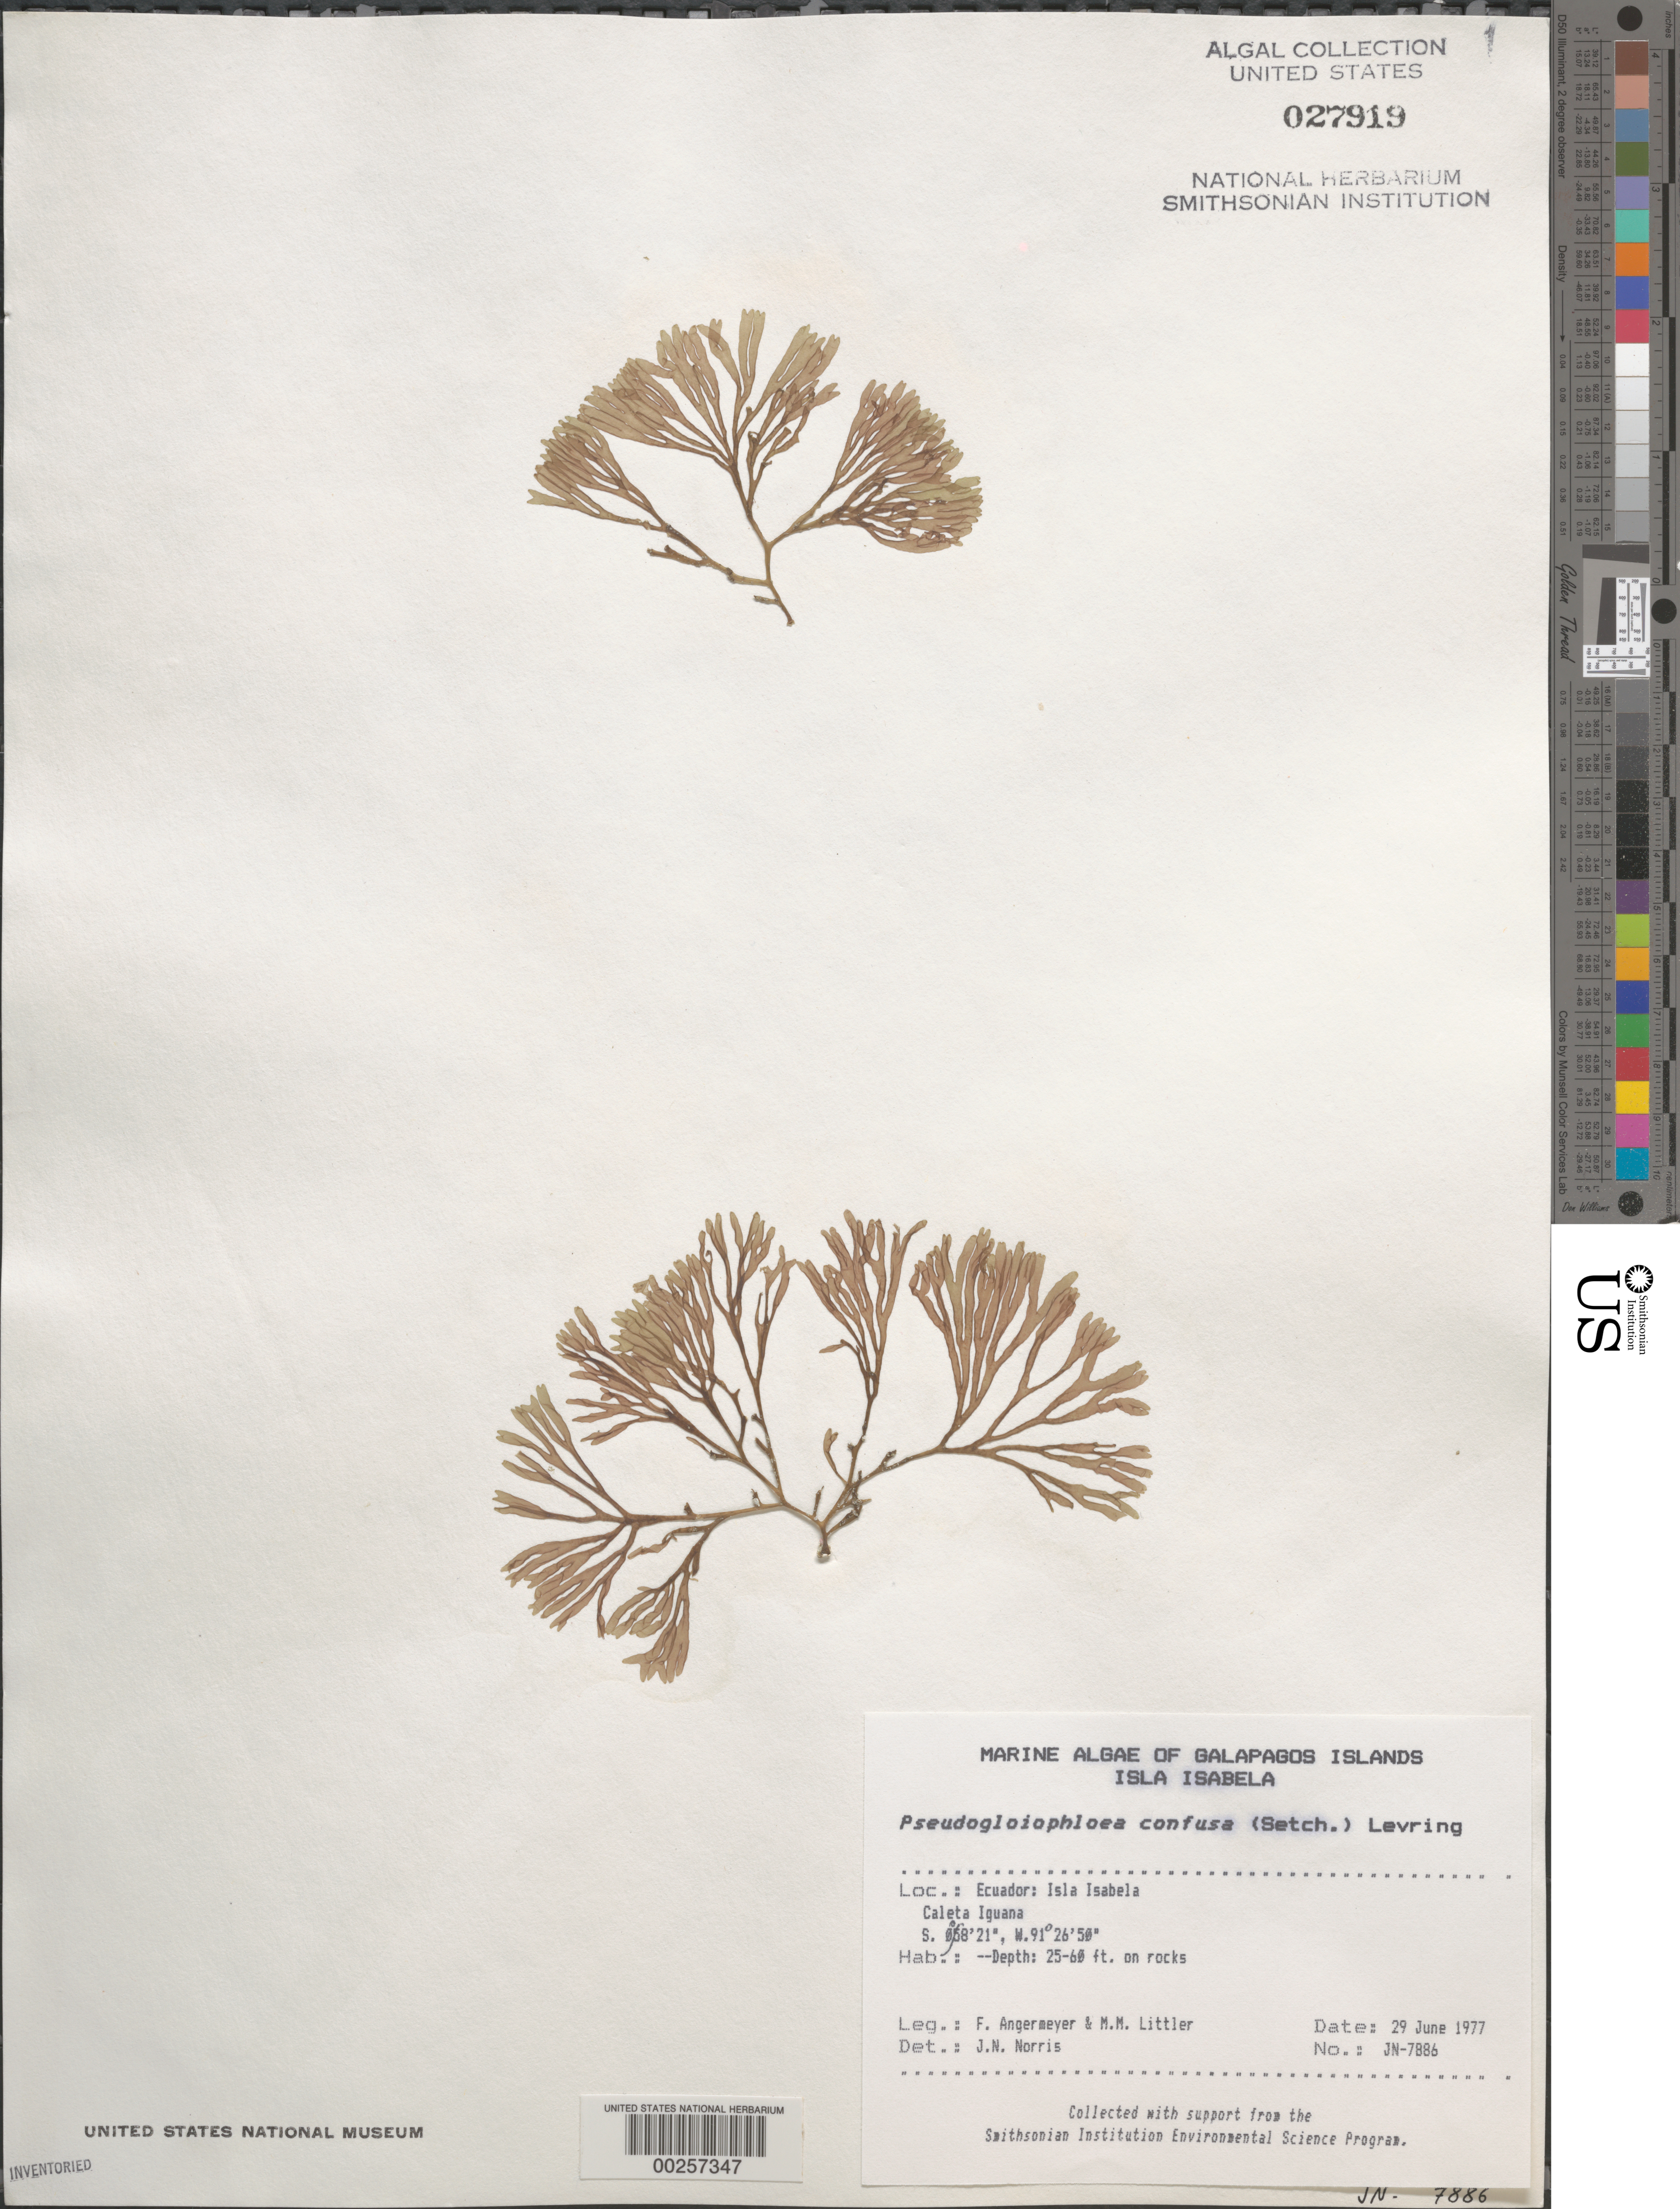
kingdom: Plantae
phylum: Rhodophyta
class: Florideophyceae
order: Nemaliales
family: Scinaiaceae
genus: Scinaia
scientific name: Scinaia confusa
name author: (Setch.) Huisman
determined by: Algae name updating Project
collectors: F. Angermeyer & M. M. Littler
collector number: Jn-7886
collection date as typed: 29 Jun 1977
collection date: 1977-06-29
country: Ecuador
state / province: Colón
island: Isabela [Albemarle]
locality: Caleta Iguana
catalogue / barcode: US 27919